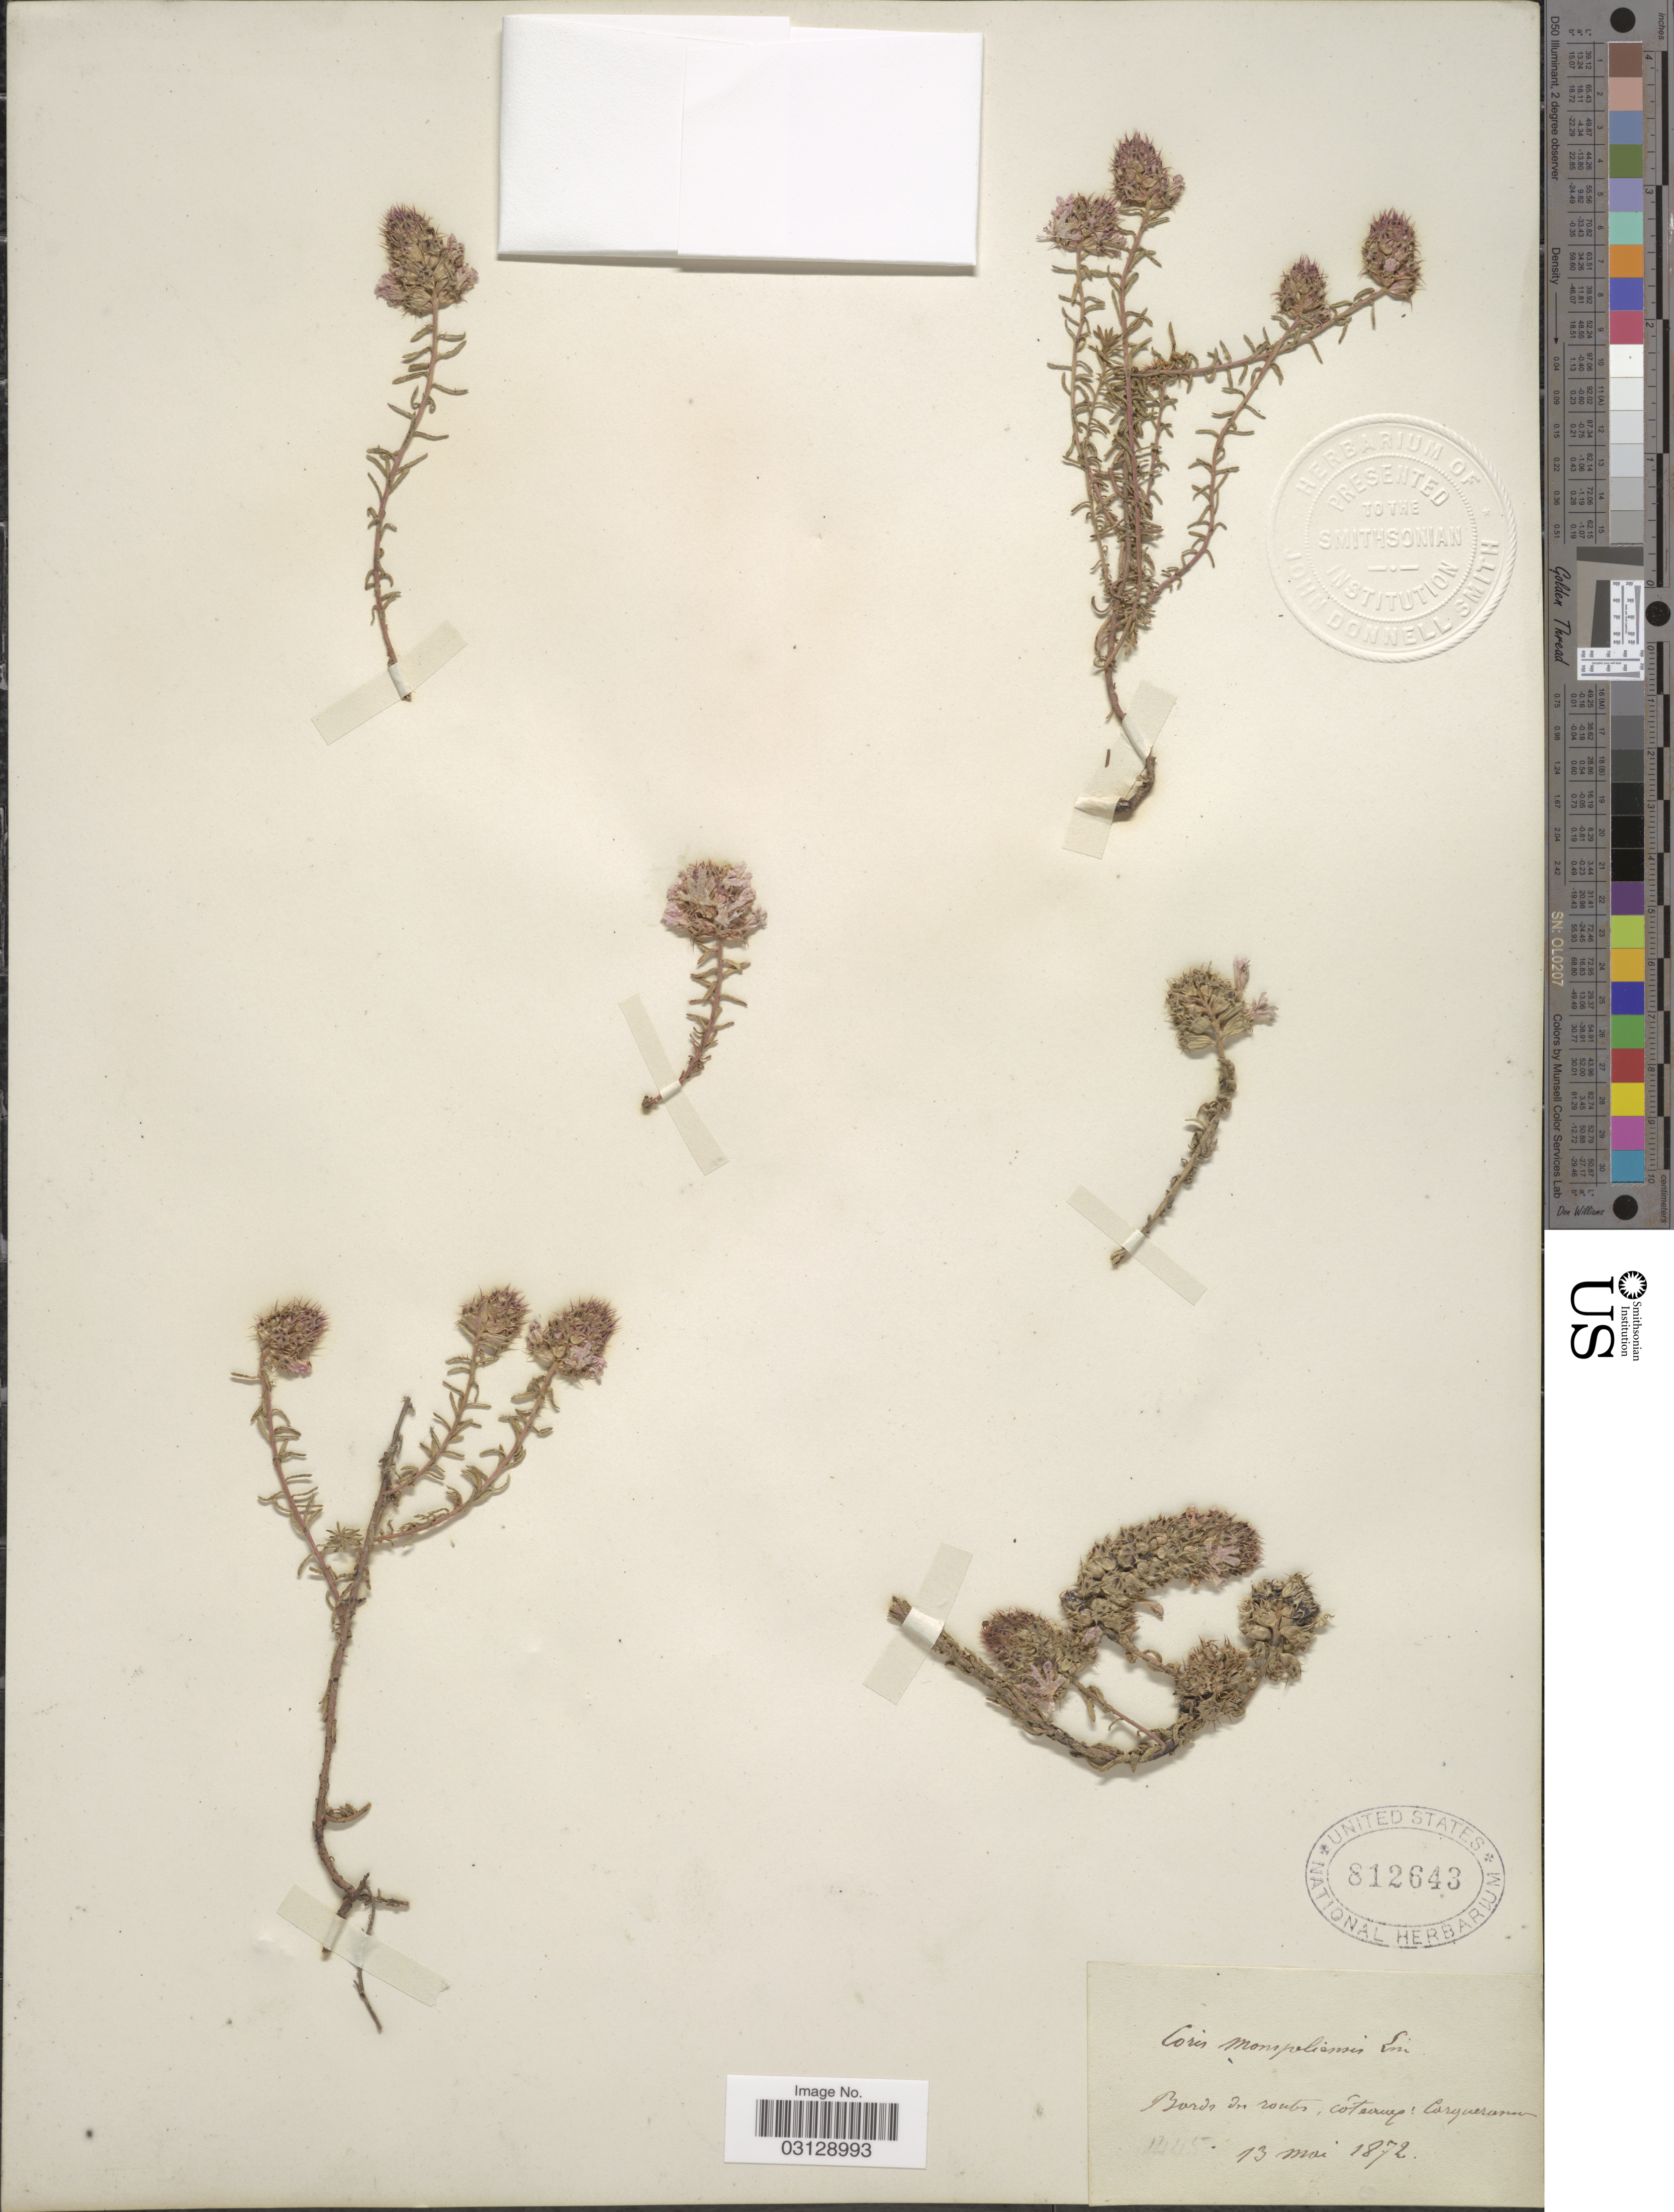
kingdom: Plantae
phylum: Tracheophyta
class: Magnoliopsida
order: Ericales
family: Primulaceae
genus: Coris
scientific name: Coris monspeliensis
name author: L.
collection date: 1872-05-13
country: France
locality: Bords du routes, côteaux Carqueiranne.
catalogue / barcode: US 812643